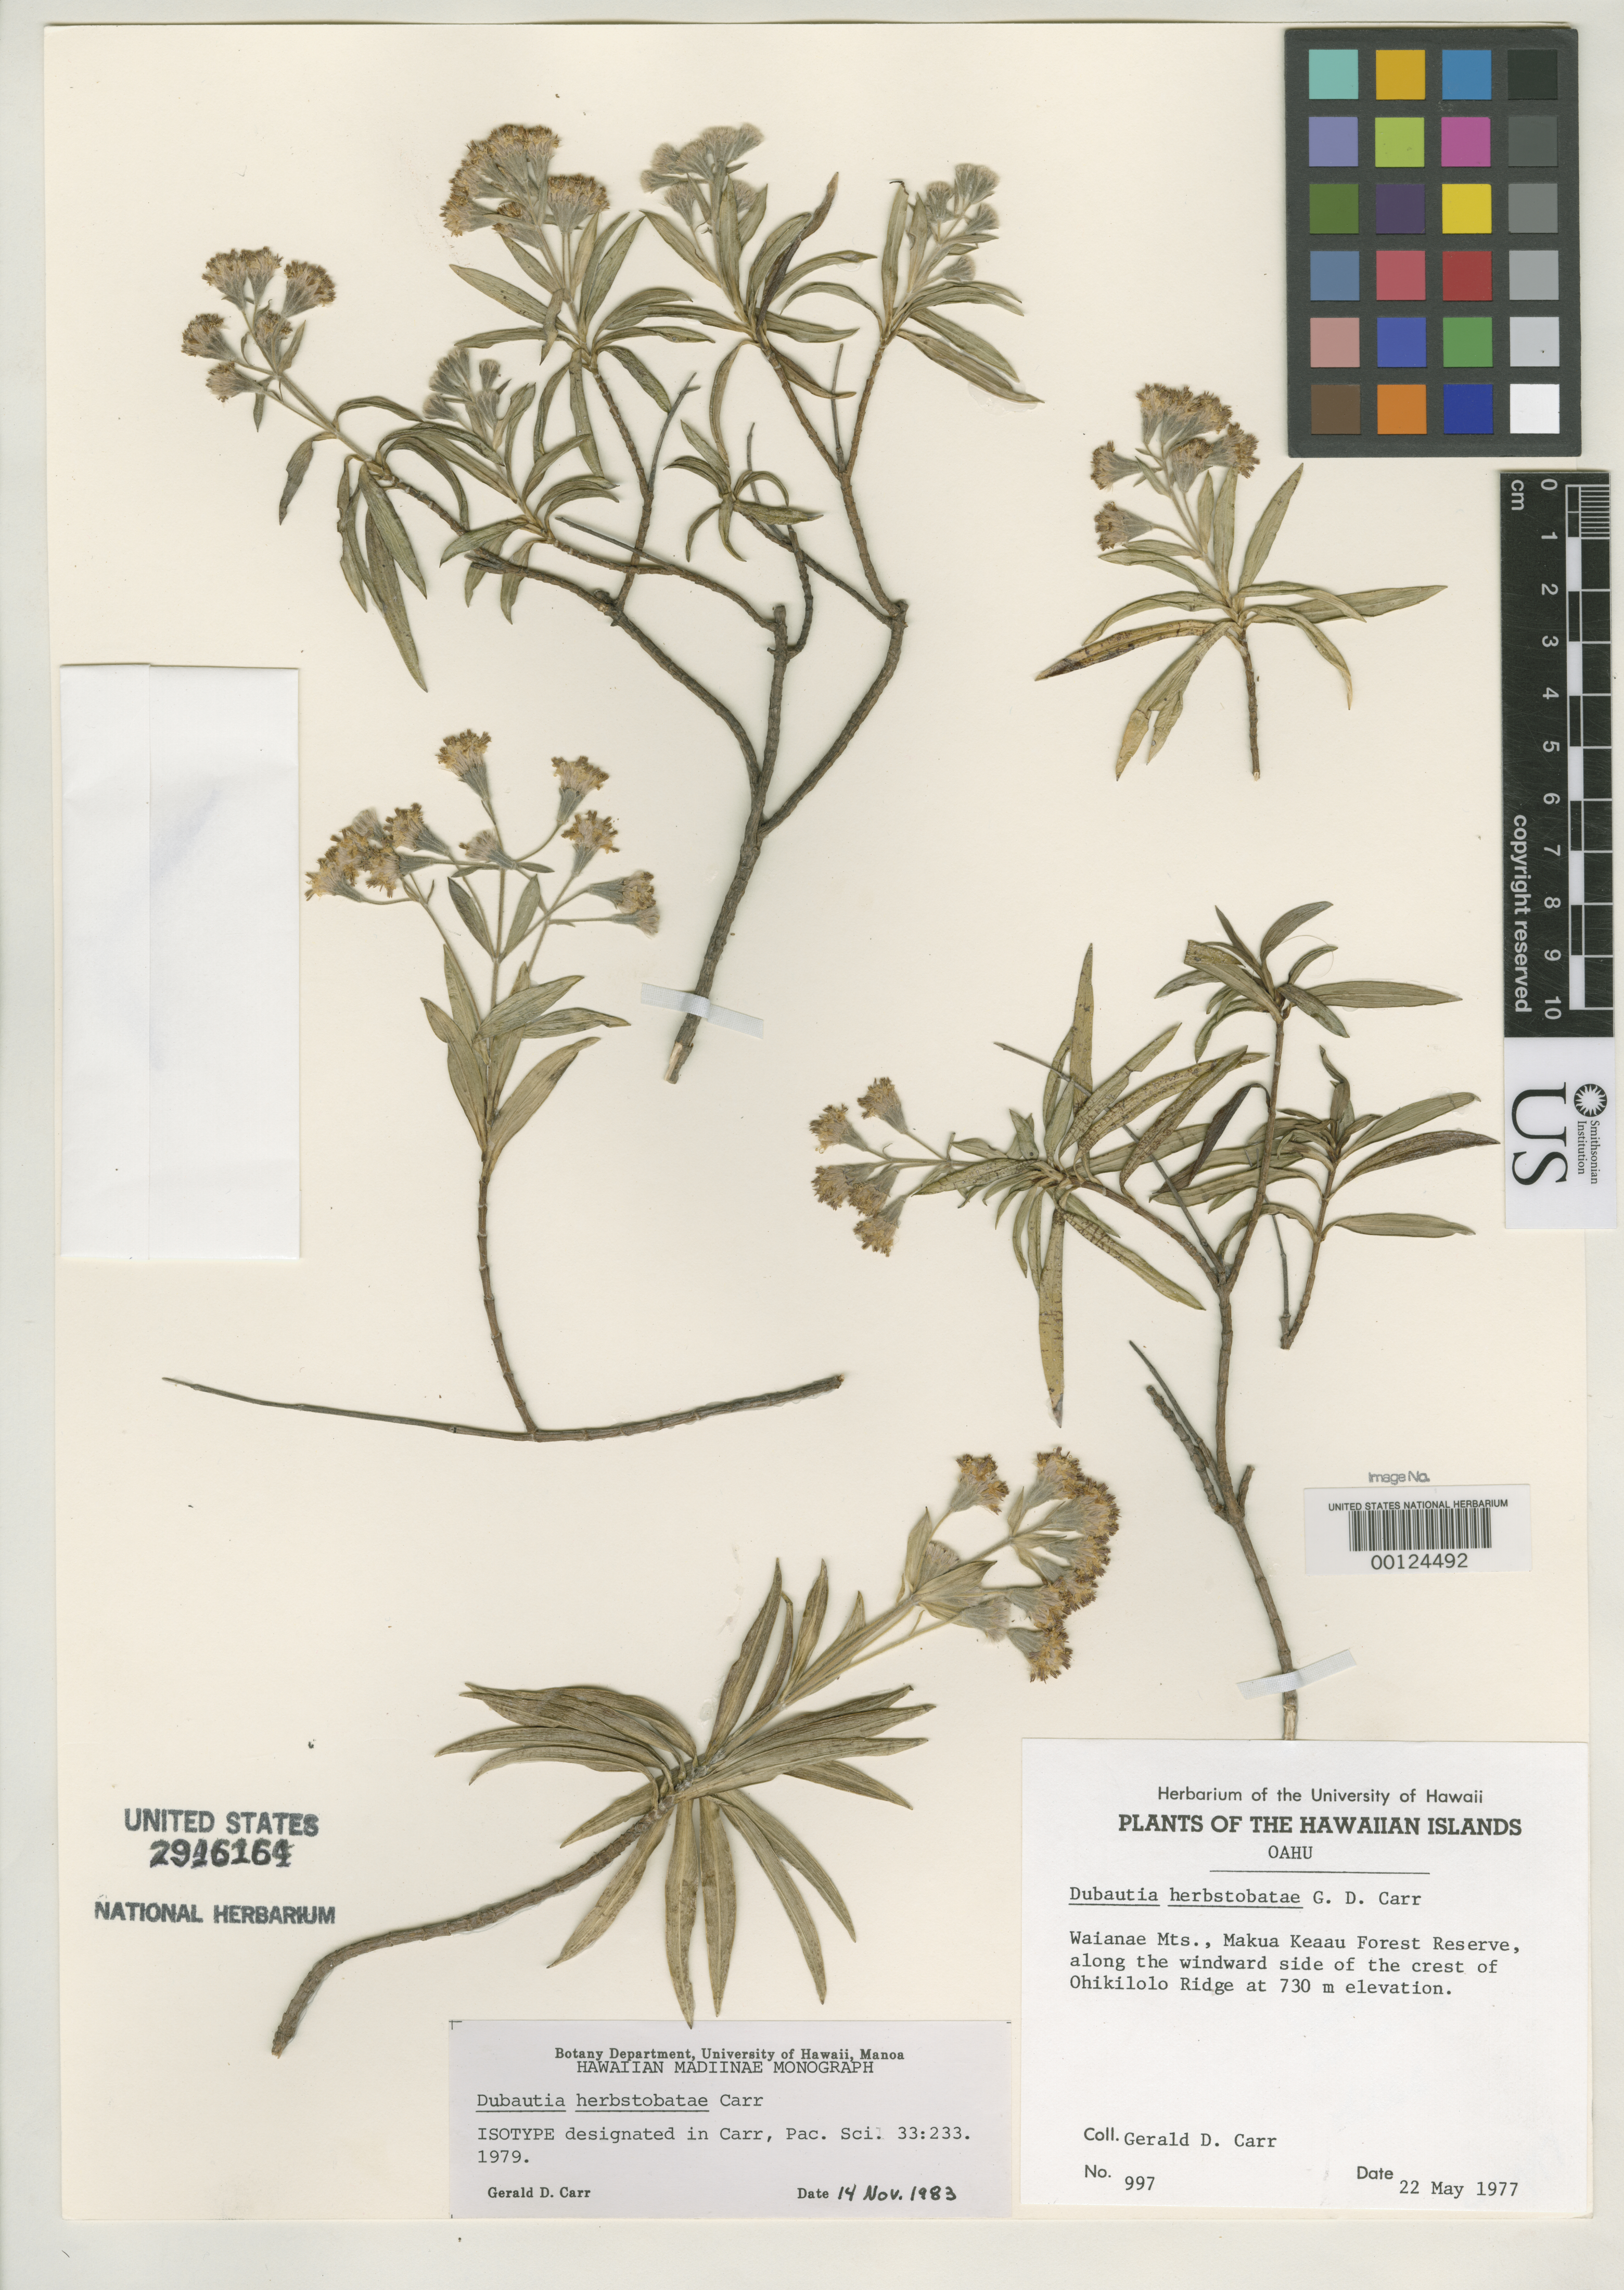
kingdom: Plantae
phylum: Tracheophyta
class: Magnoliopsida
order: Asterales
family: Asteraceae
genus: Dubautia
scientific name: Dubautia herbstobatae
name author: G.D. Carr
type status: Isosyntype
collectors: G. D. Carr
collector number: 997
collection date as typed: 22 May 1977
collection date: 1977-05-22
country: United States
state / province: Hawaii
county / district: Honolulu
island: Oahu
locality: Waianae Mts. Makua Keaau Forest Reserve.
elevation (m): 730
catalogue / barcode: US 2946164